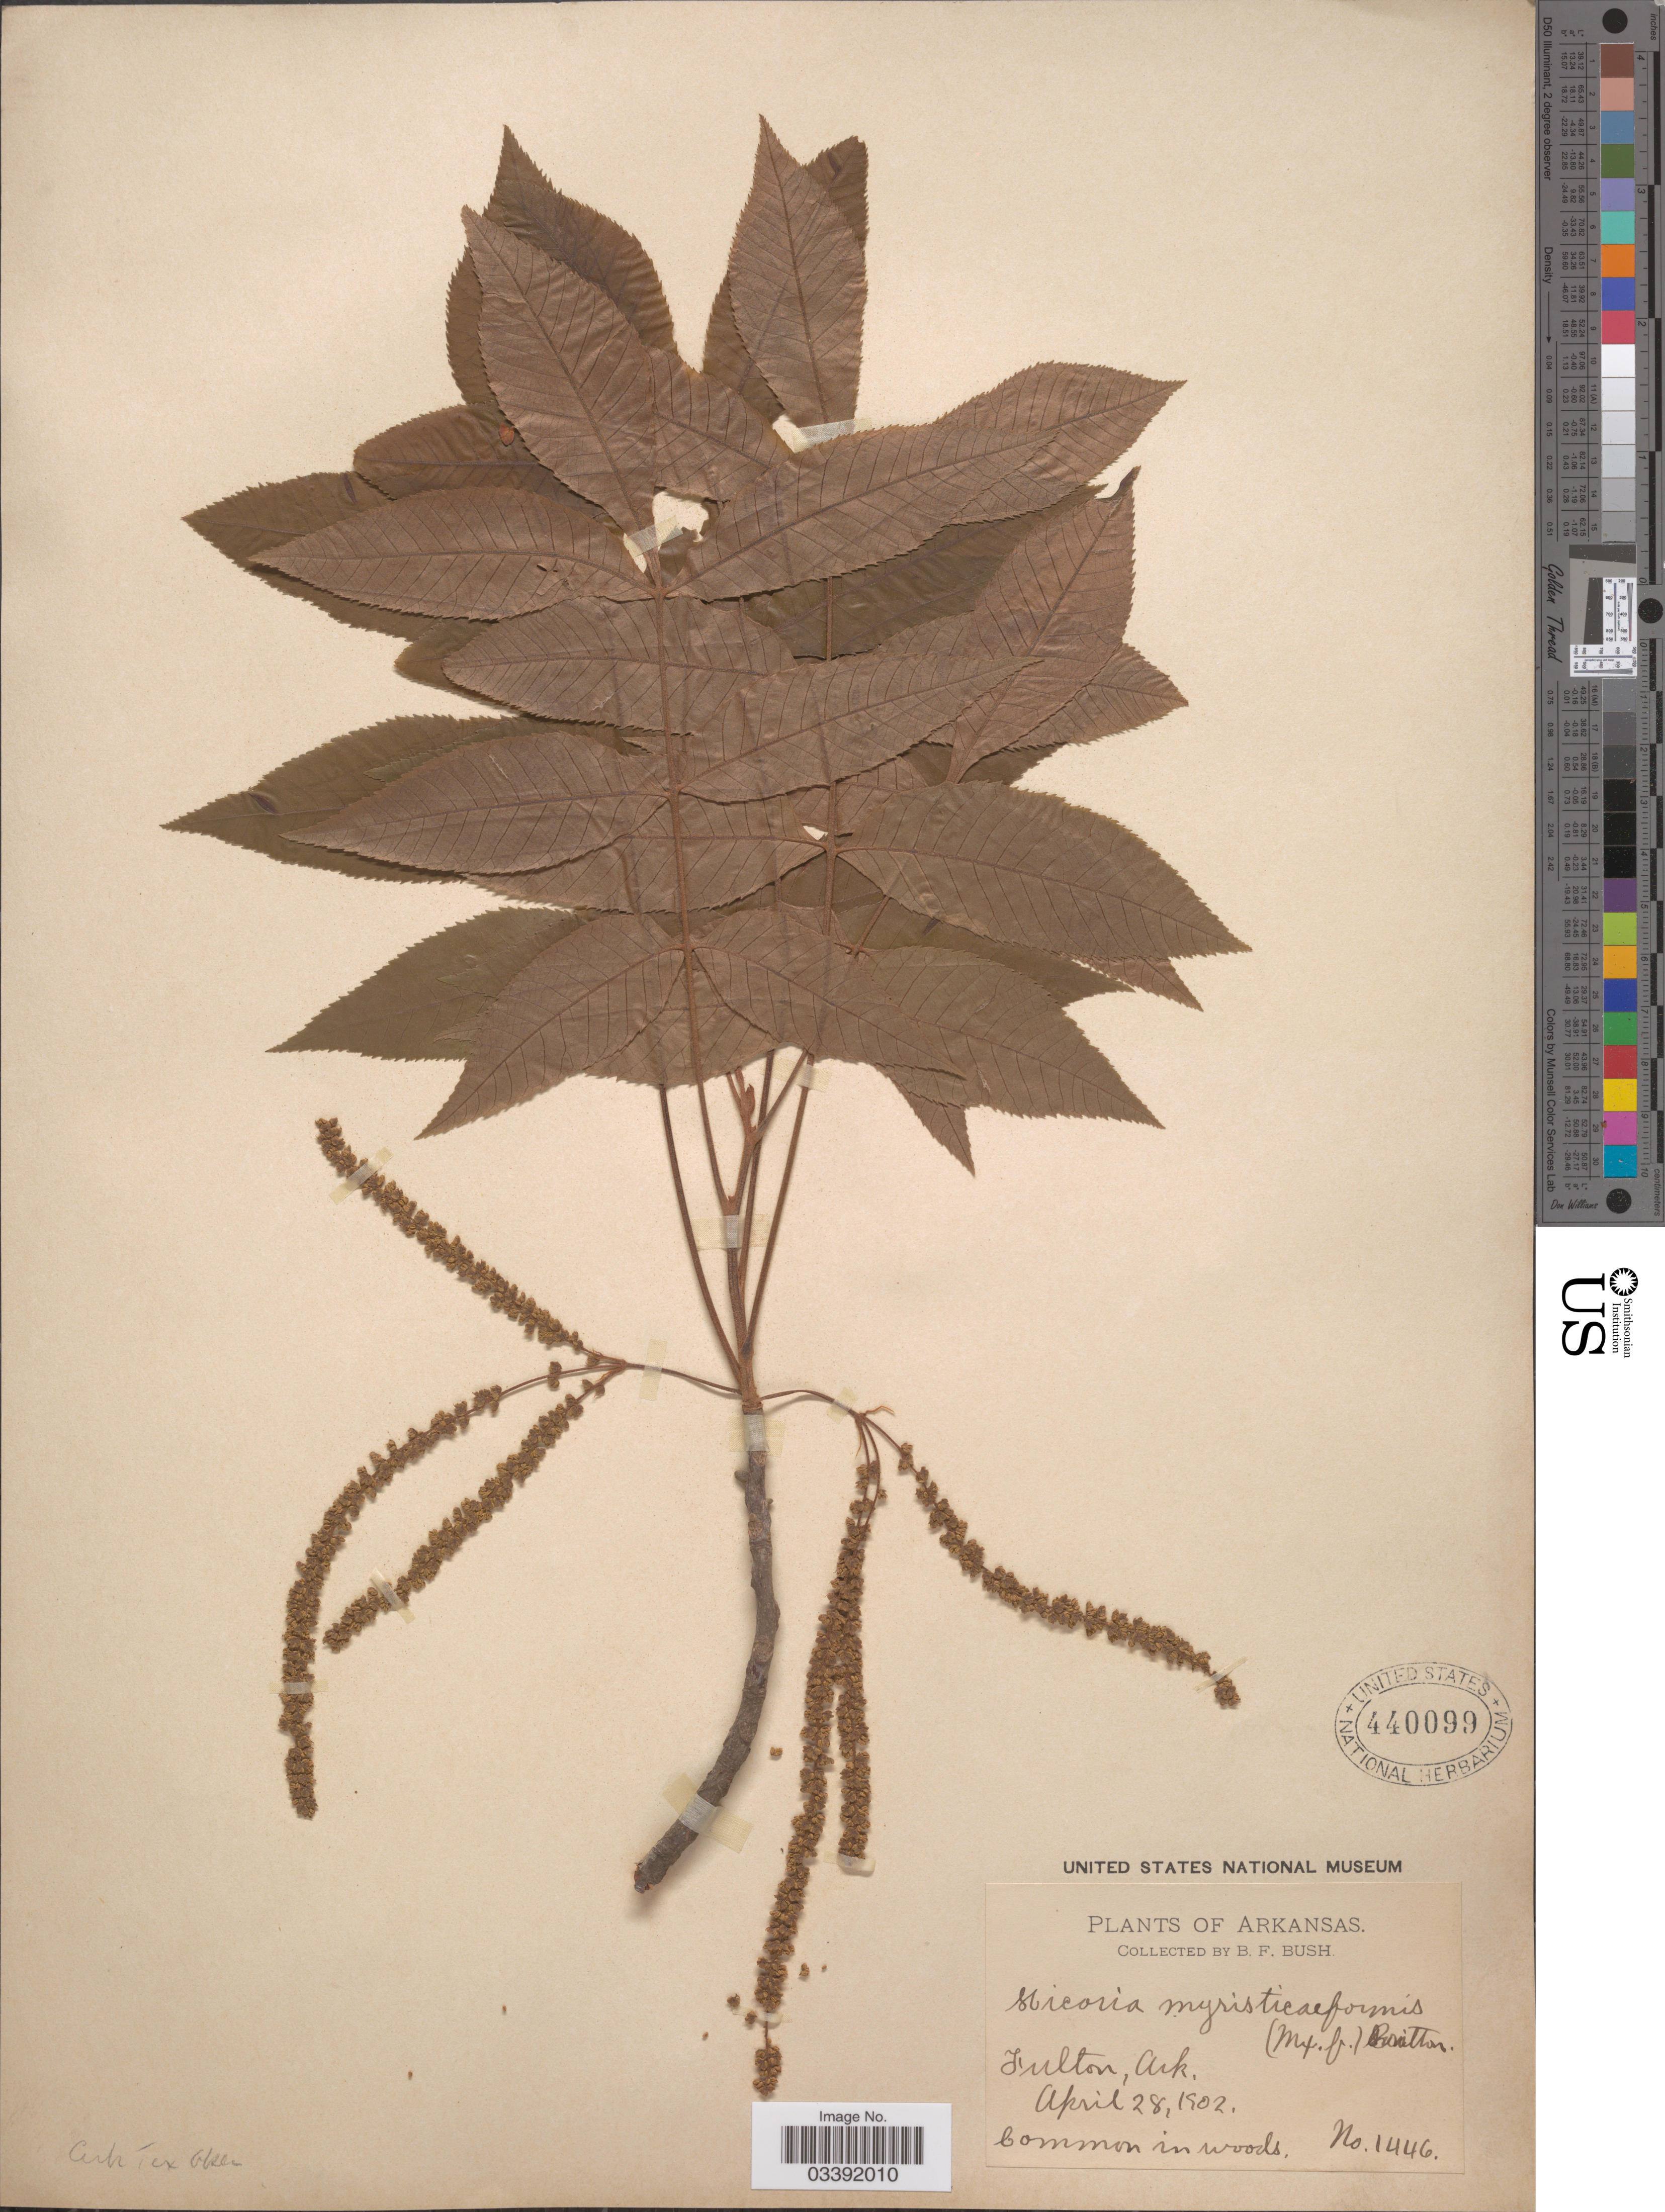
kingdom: Plantae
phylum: Tracheophyta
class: Magnoliopsida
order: Fagales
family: Juglandaceae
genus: Carya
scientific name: Carya myristiciformis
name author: (F. Michx.) Nutt.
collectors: B. F. Bush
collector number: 1446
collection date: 1902-04-28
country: United States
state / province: Arkansas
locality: Fulton.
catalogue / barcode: US 440099